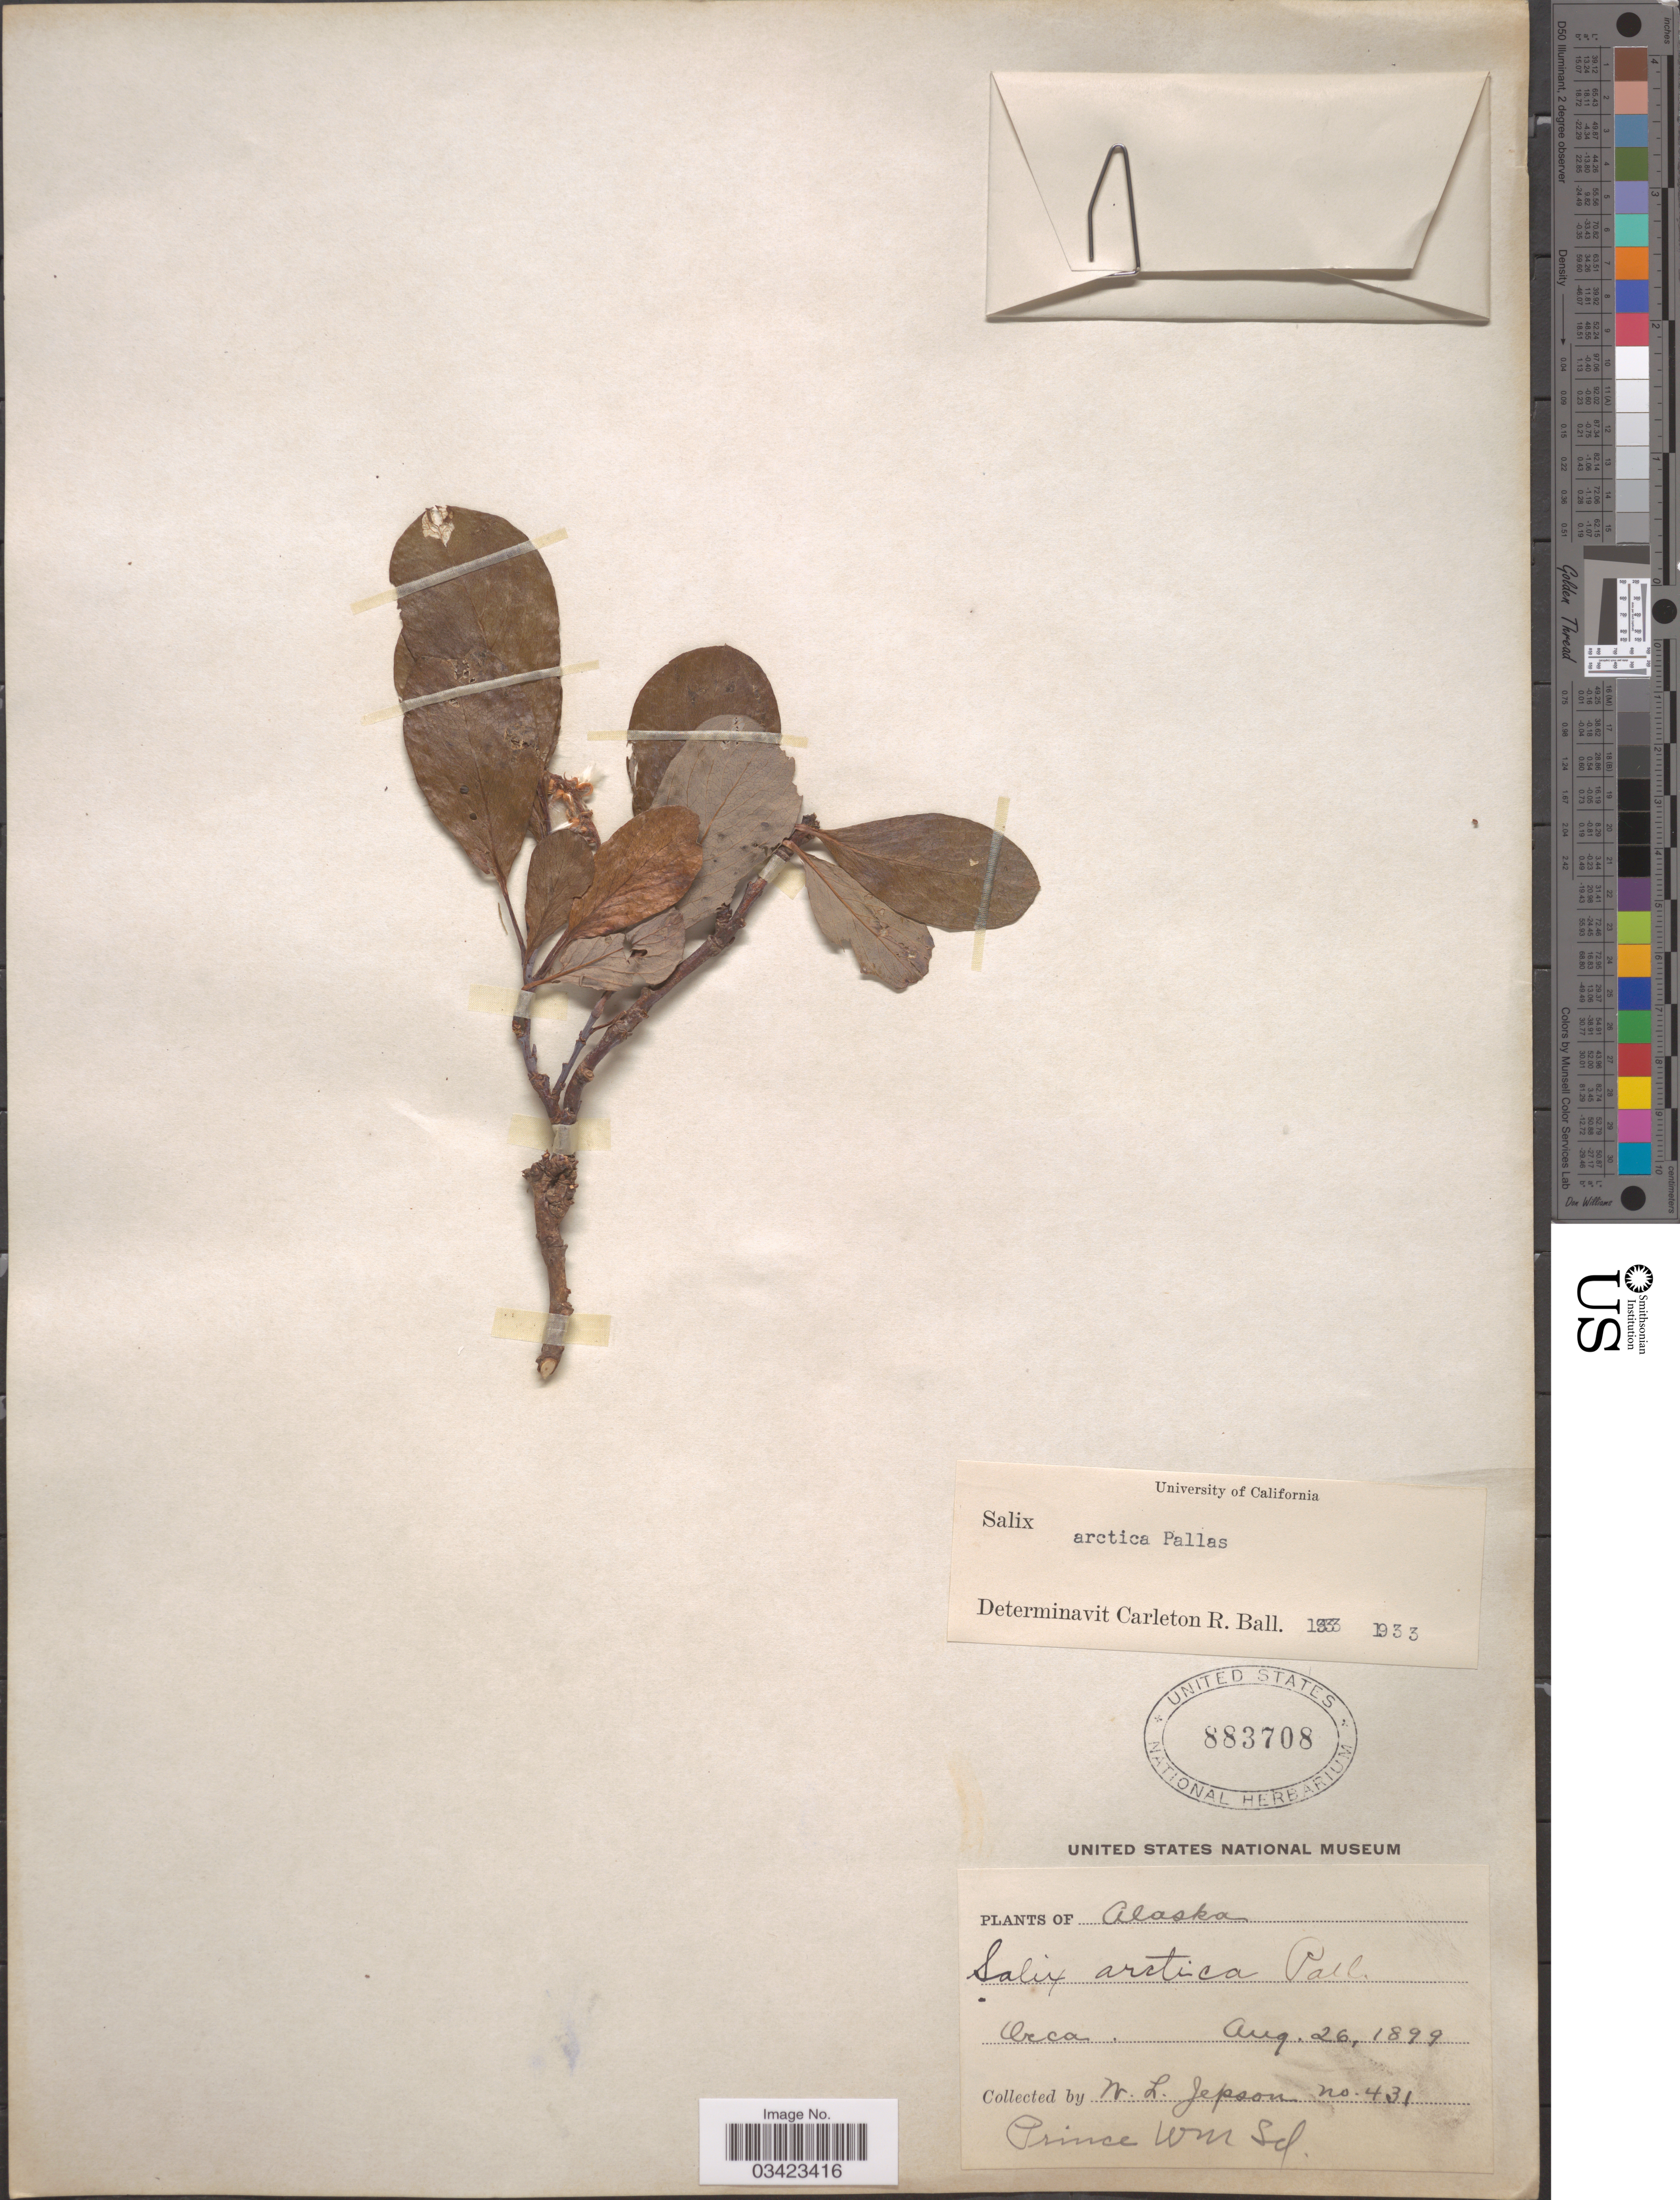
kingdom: Plantae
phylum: Tracheophyta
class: Magnoliopsida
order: Malpighiales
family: Salicaceae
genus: Salix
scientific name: Salix arctica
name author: Pall.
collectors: W. L. Jepson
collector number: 431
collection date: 1899-08-26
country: United States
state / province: Alaska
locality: Orca. Prince Wm Sd.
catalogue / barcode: US 883708